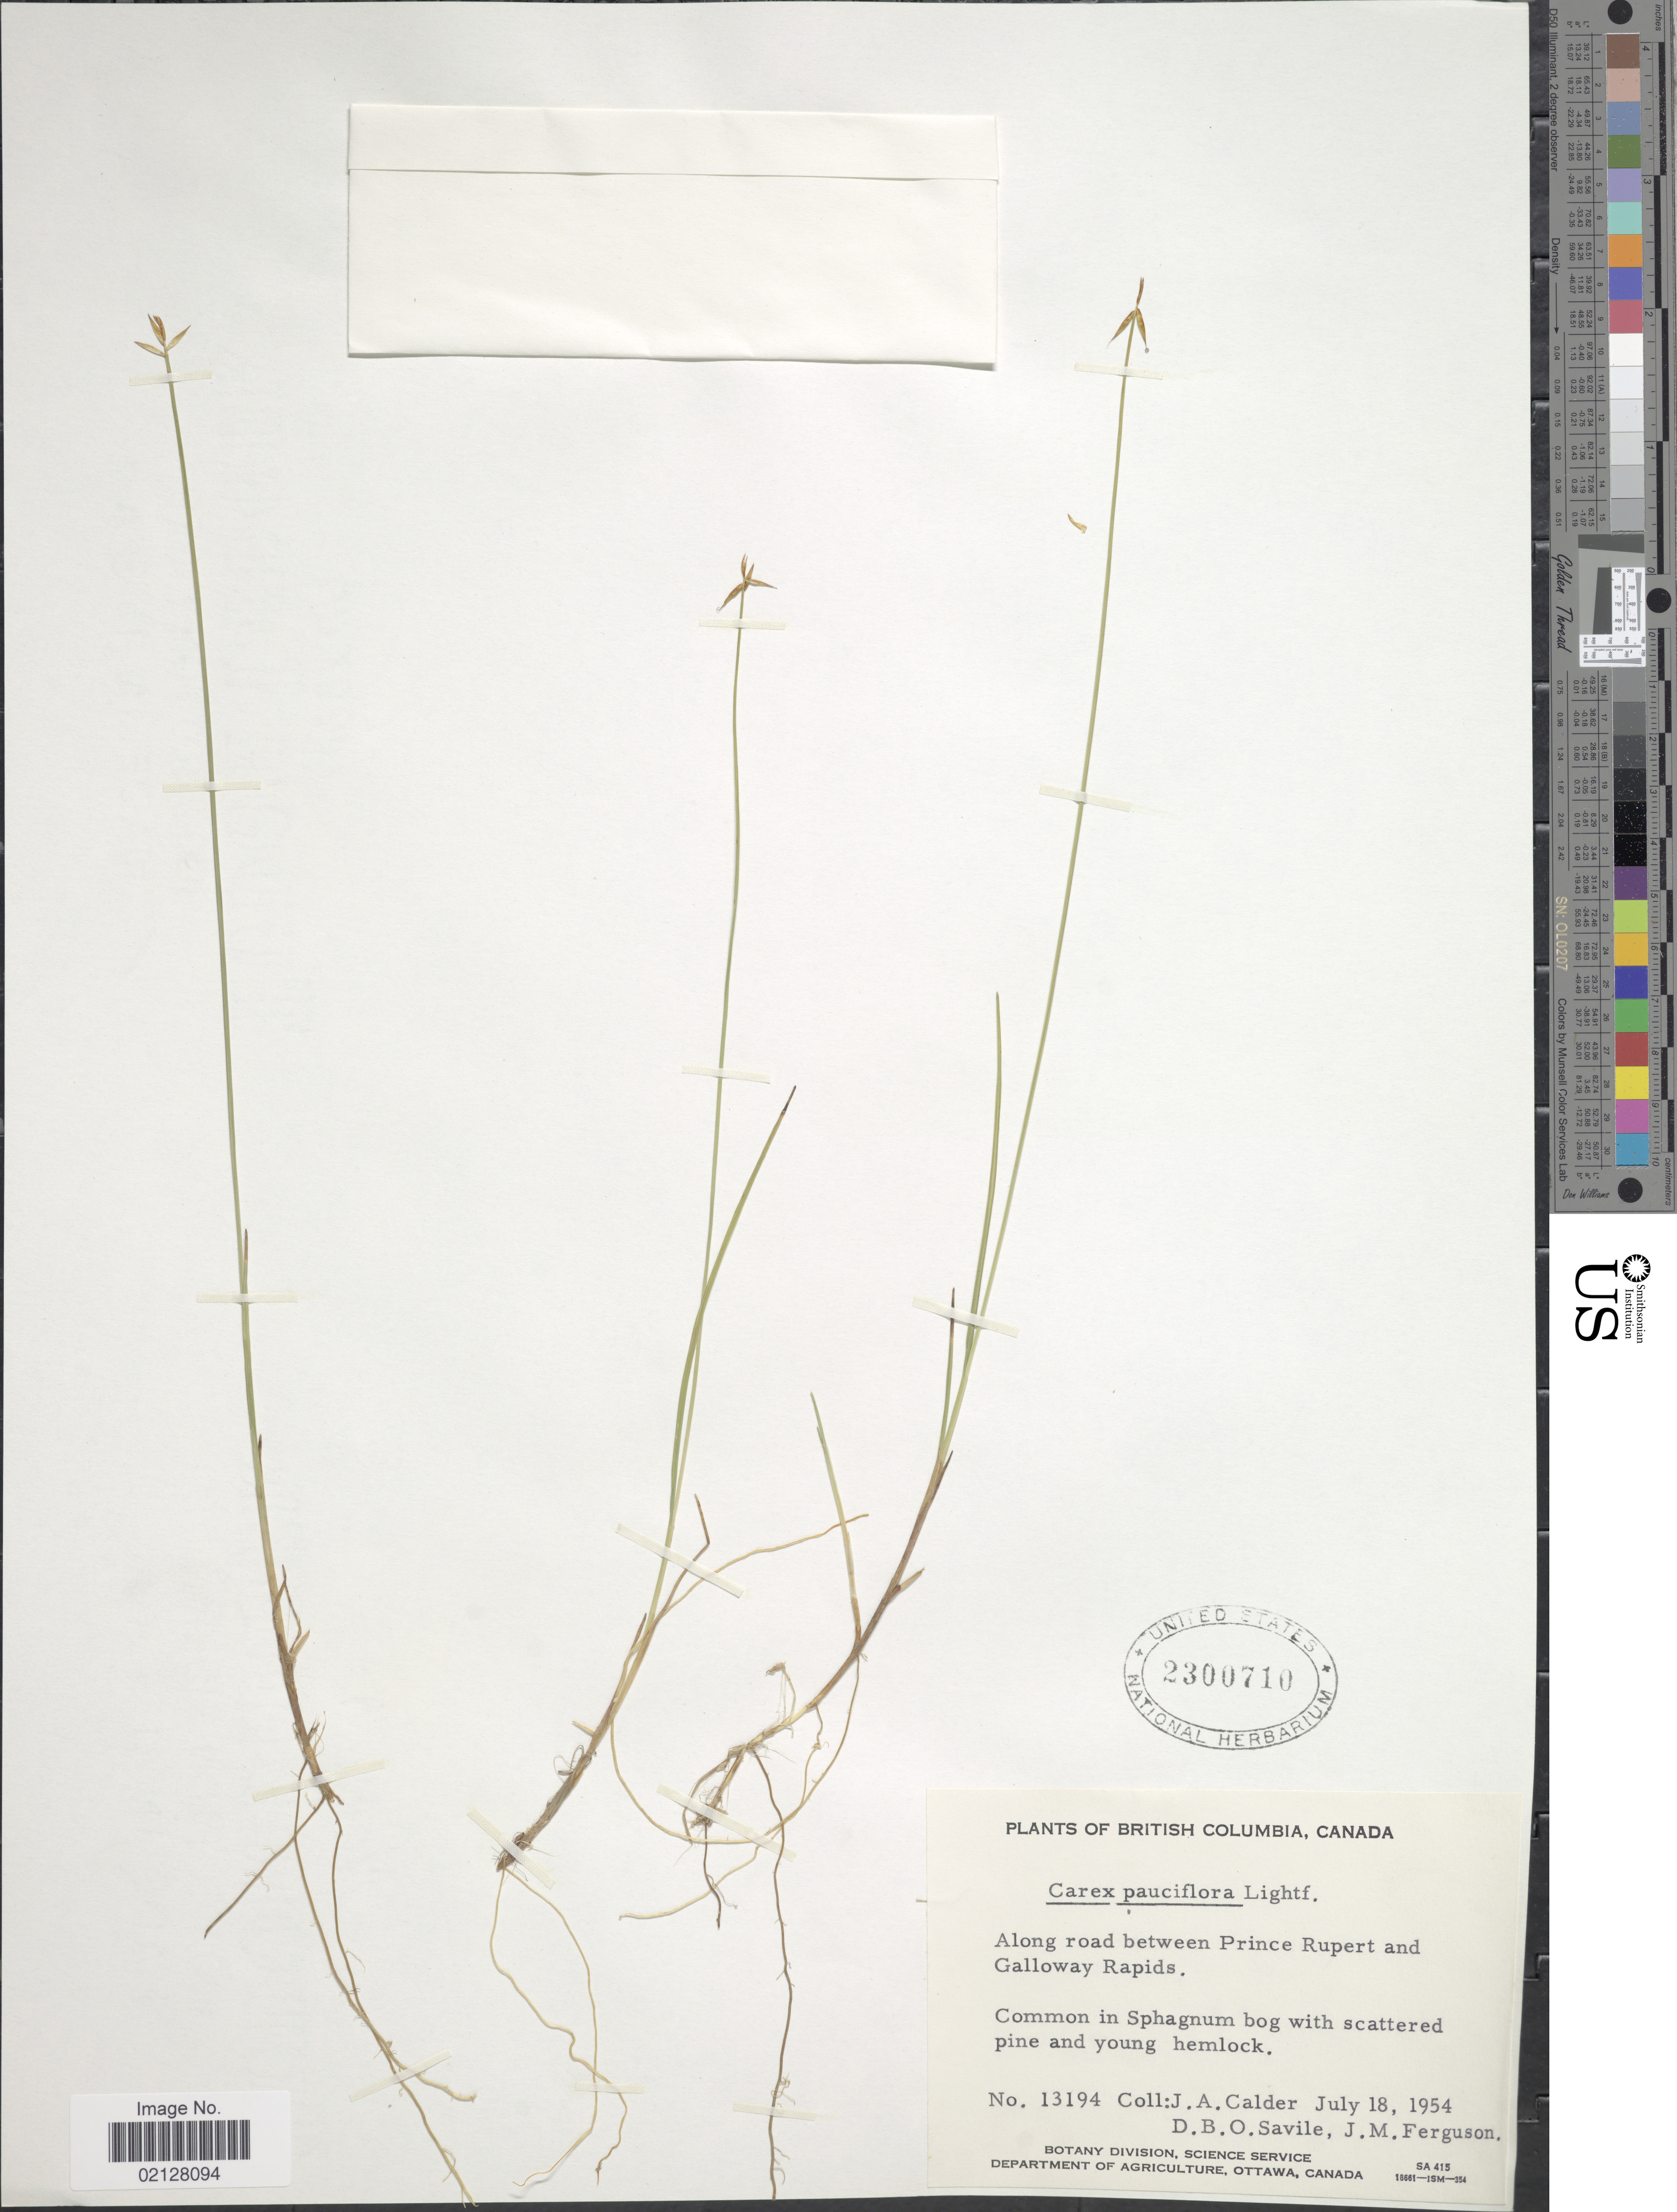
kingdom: Plantae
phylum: Tracheophyta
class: Liliopsida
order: Poales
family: Cyperaceae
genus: Carex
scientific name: Carex pauciflora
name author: Lightf.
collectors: J. A. Calder, D. Savile & J. M. Ferguson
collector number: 13194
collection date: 1954-07-18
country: Canada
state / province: British Columbia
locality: Along road between Prince Rupert and Galloway Rapids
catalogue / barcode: US 2300710